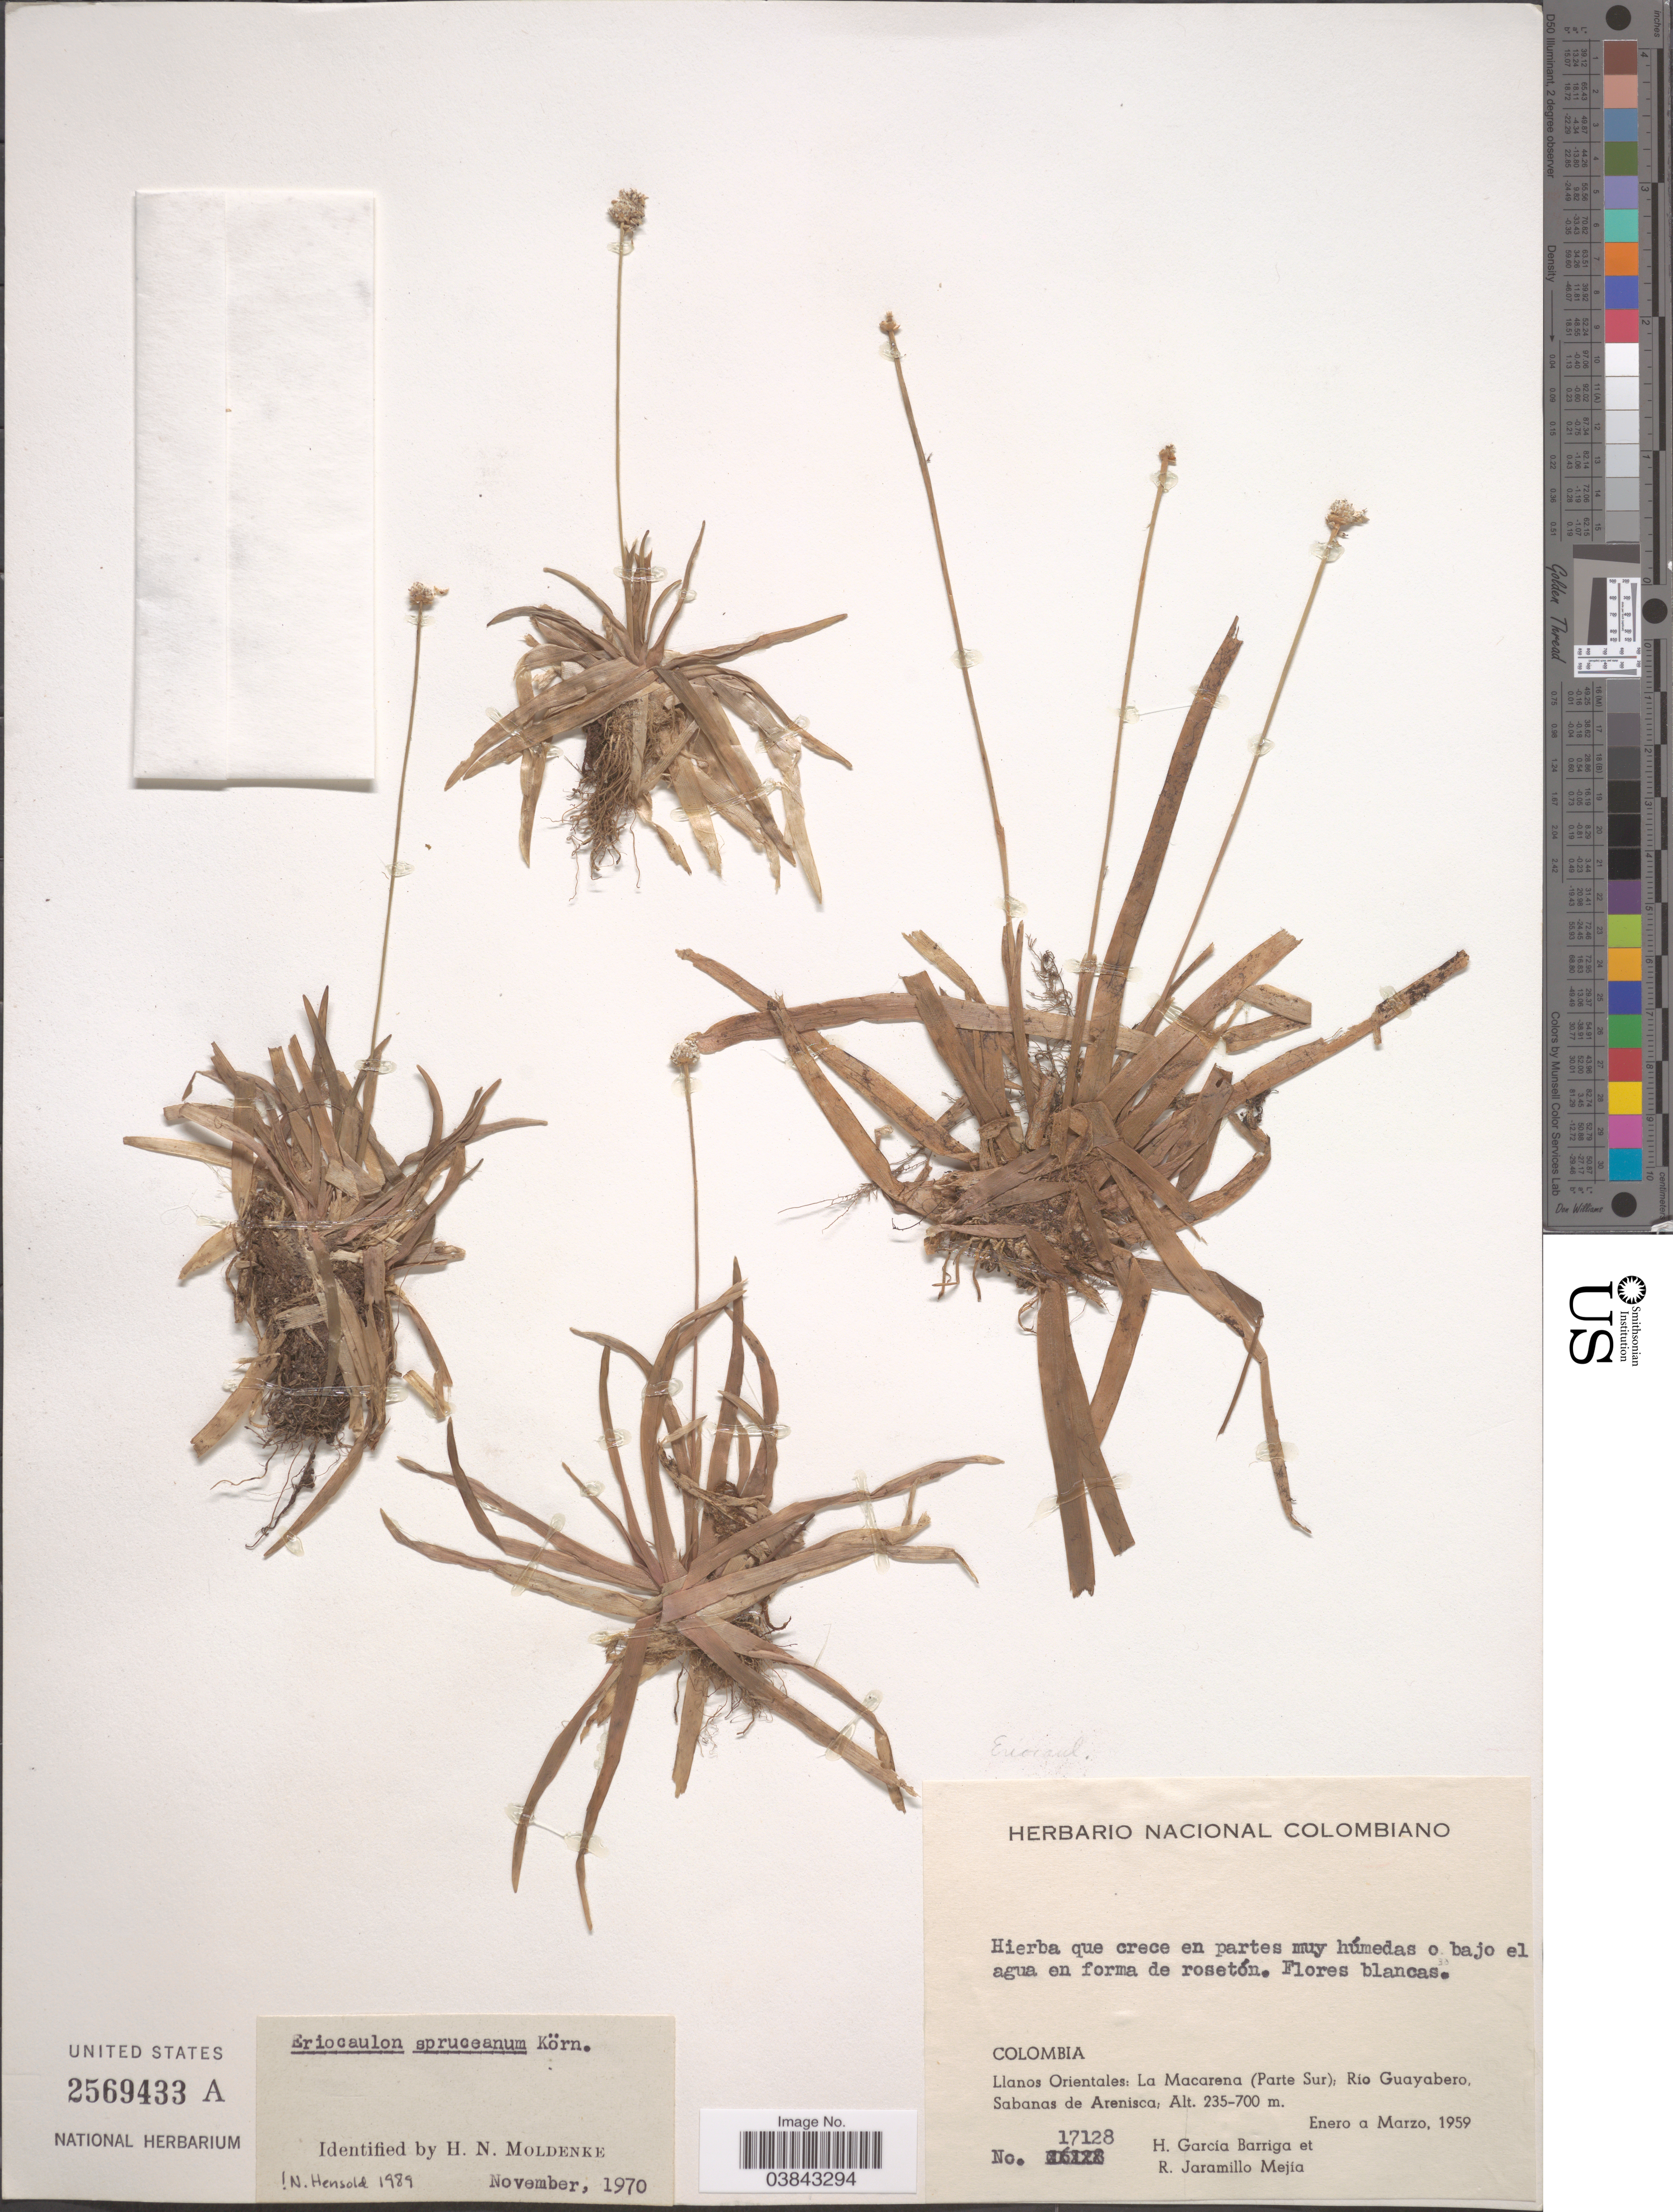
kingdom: Plantae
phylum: Tracheophyta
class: Liliopsida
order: Poales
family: Eriocaulaceae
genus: Eriocaulon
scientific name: Eriocaulon spruceanum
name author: Körn.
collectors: H. García Barriga & R. Jaramillo M.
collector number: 17128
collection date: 1959-03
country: Colombia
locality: Llanos Orientales: La Macarena (Parte Sur); Rio Guayabero, Sabanas de Arenisca.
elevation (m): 235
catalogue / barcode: US 2569433A